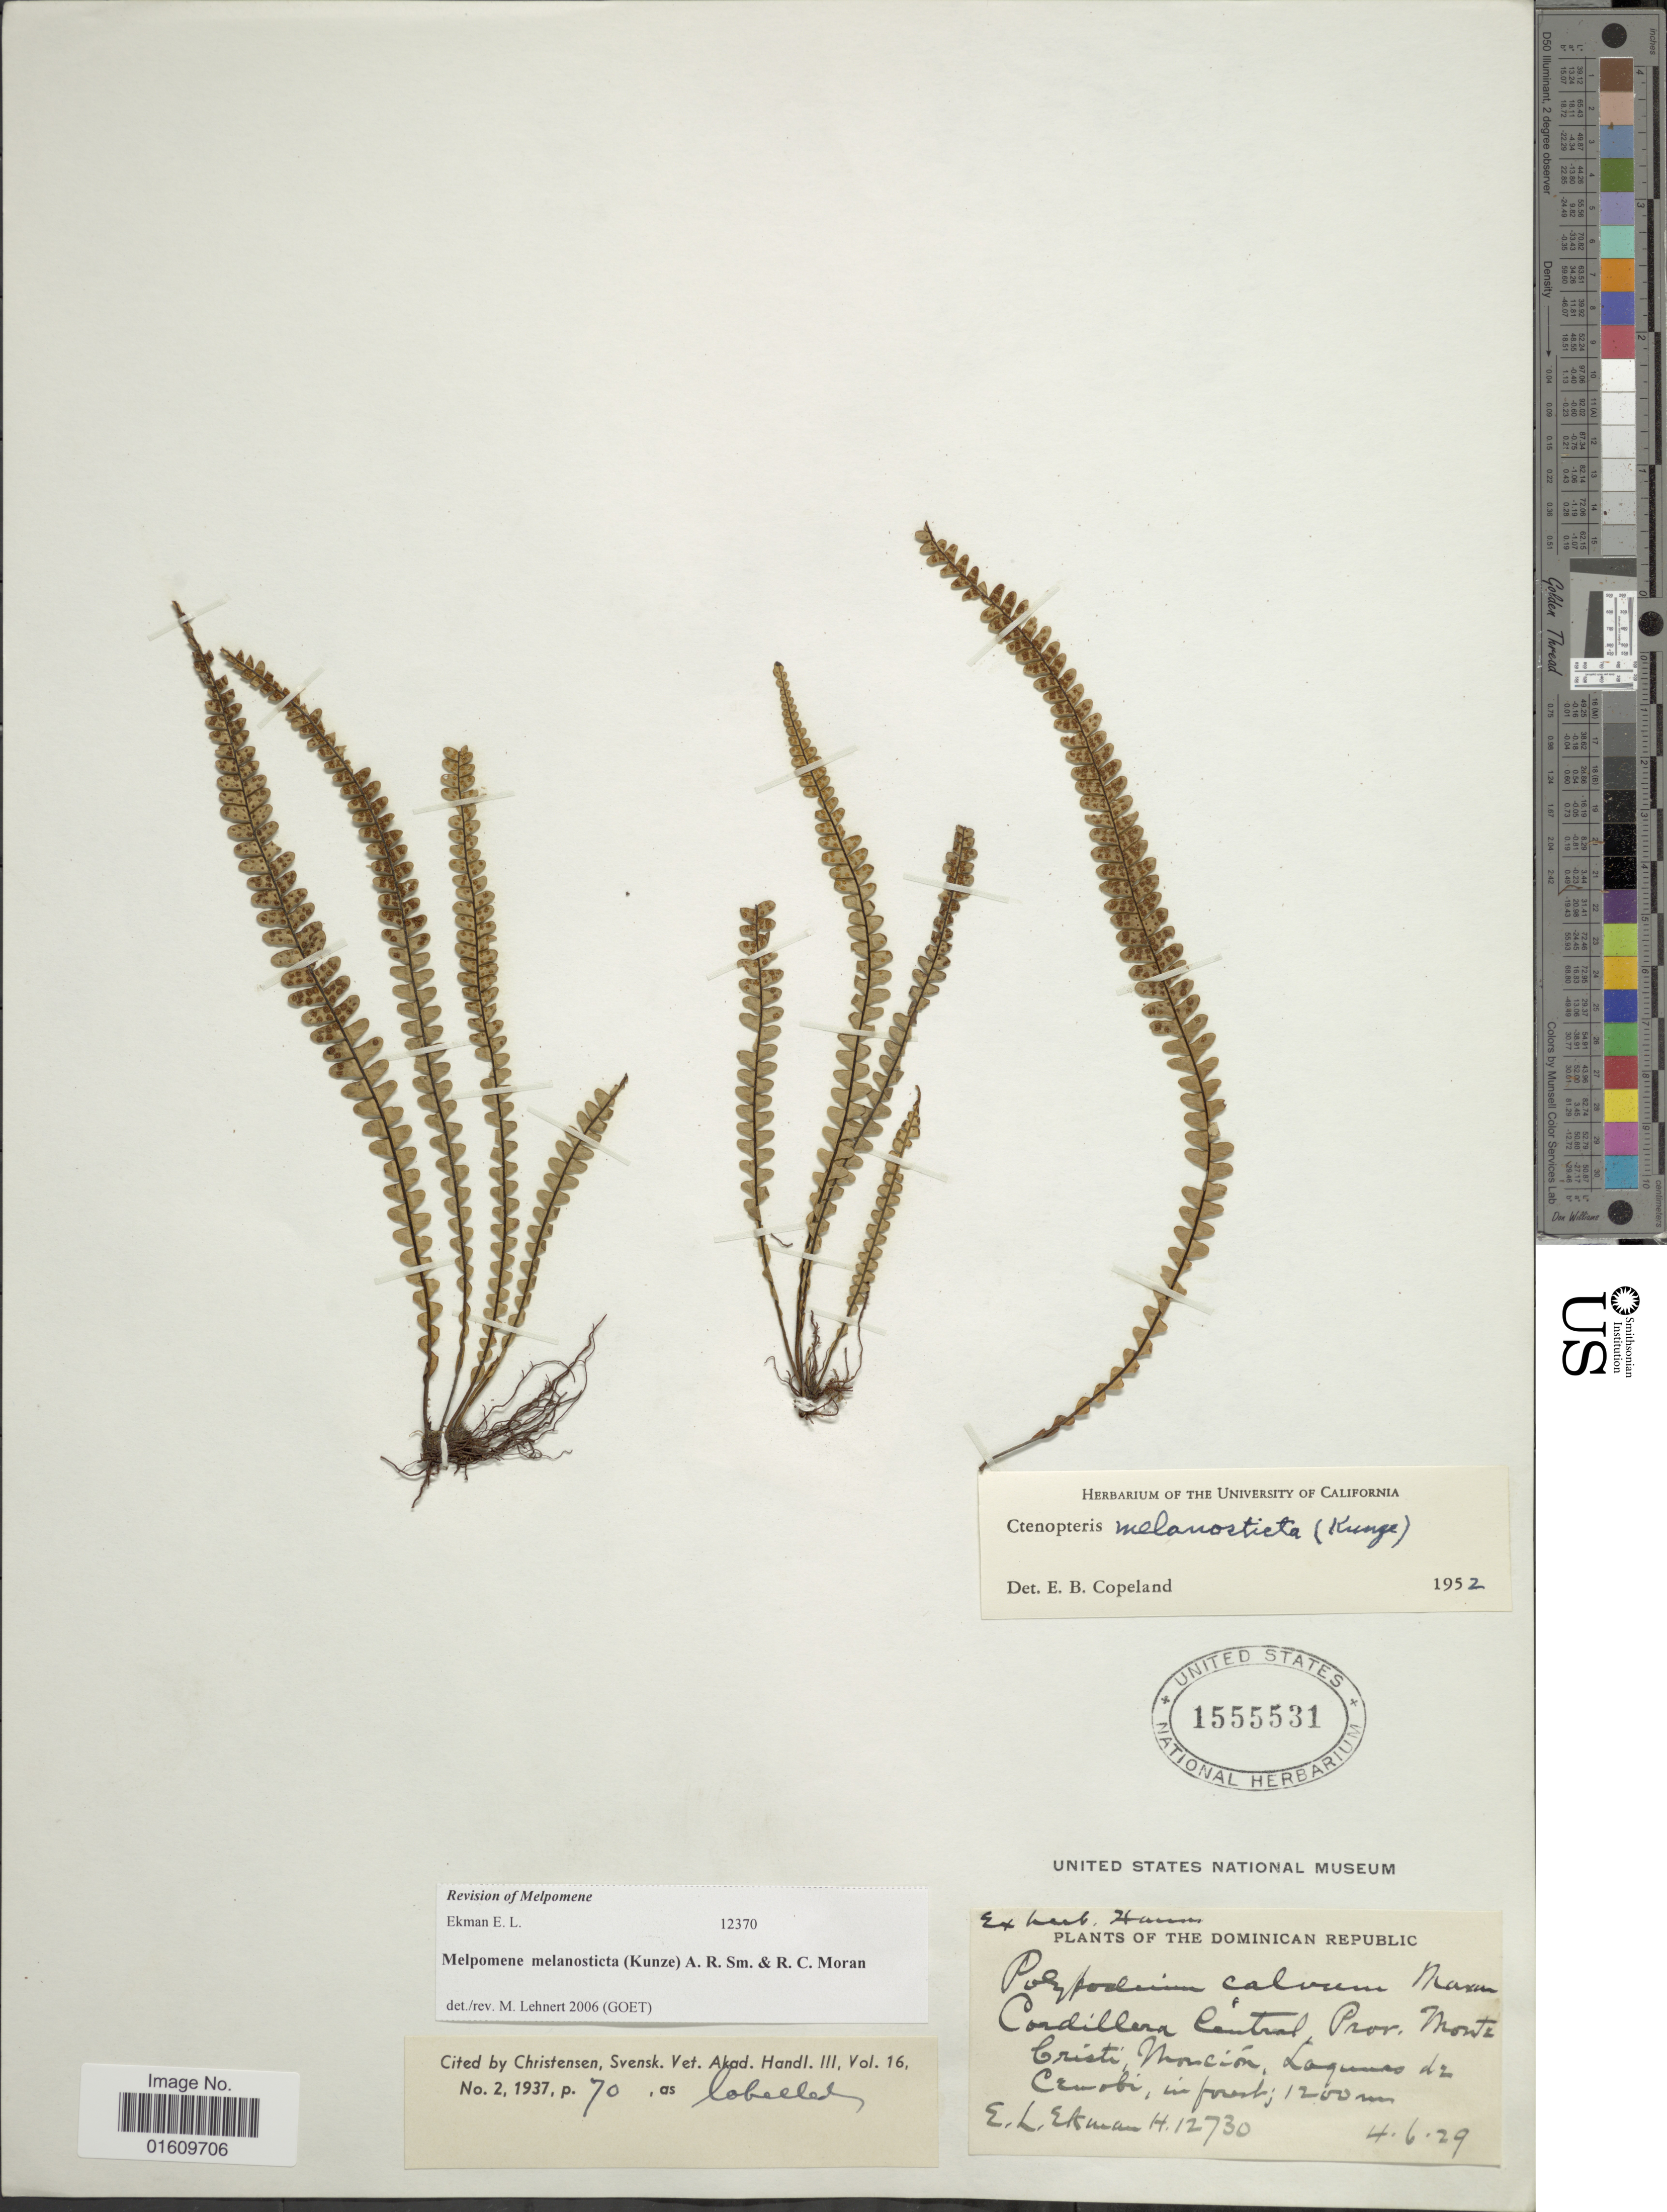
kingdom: Plantae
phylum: Tracheophyta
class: Polypodiopsida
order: Polypodiales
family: Polypodiaceae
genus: Melpomene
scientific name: Melpomene melanosticta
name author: (Kunze) A.R. Sm. & R.C. Moran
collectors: E. L. Ekman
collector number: H 12730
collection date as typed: Transcribed d/m/y: 4/6/29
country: Dominican Republic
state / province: Monte Cristi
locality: Cordillera Central, Monción, Lagunas de Cenobi, in forest.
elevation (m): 1200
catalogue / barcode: US 1555531